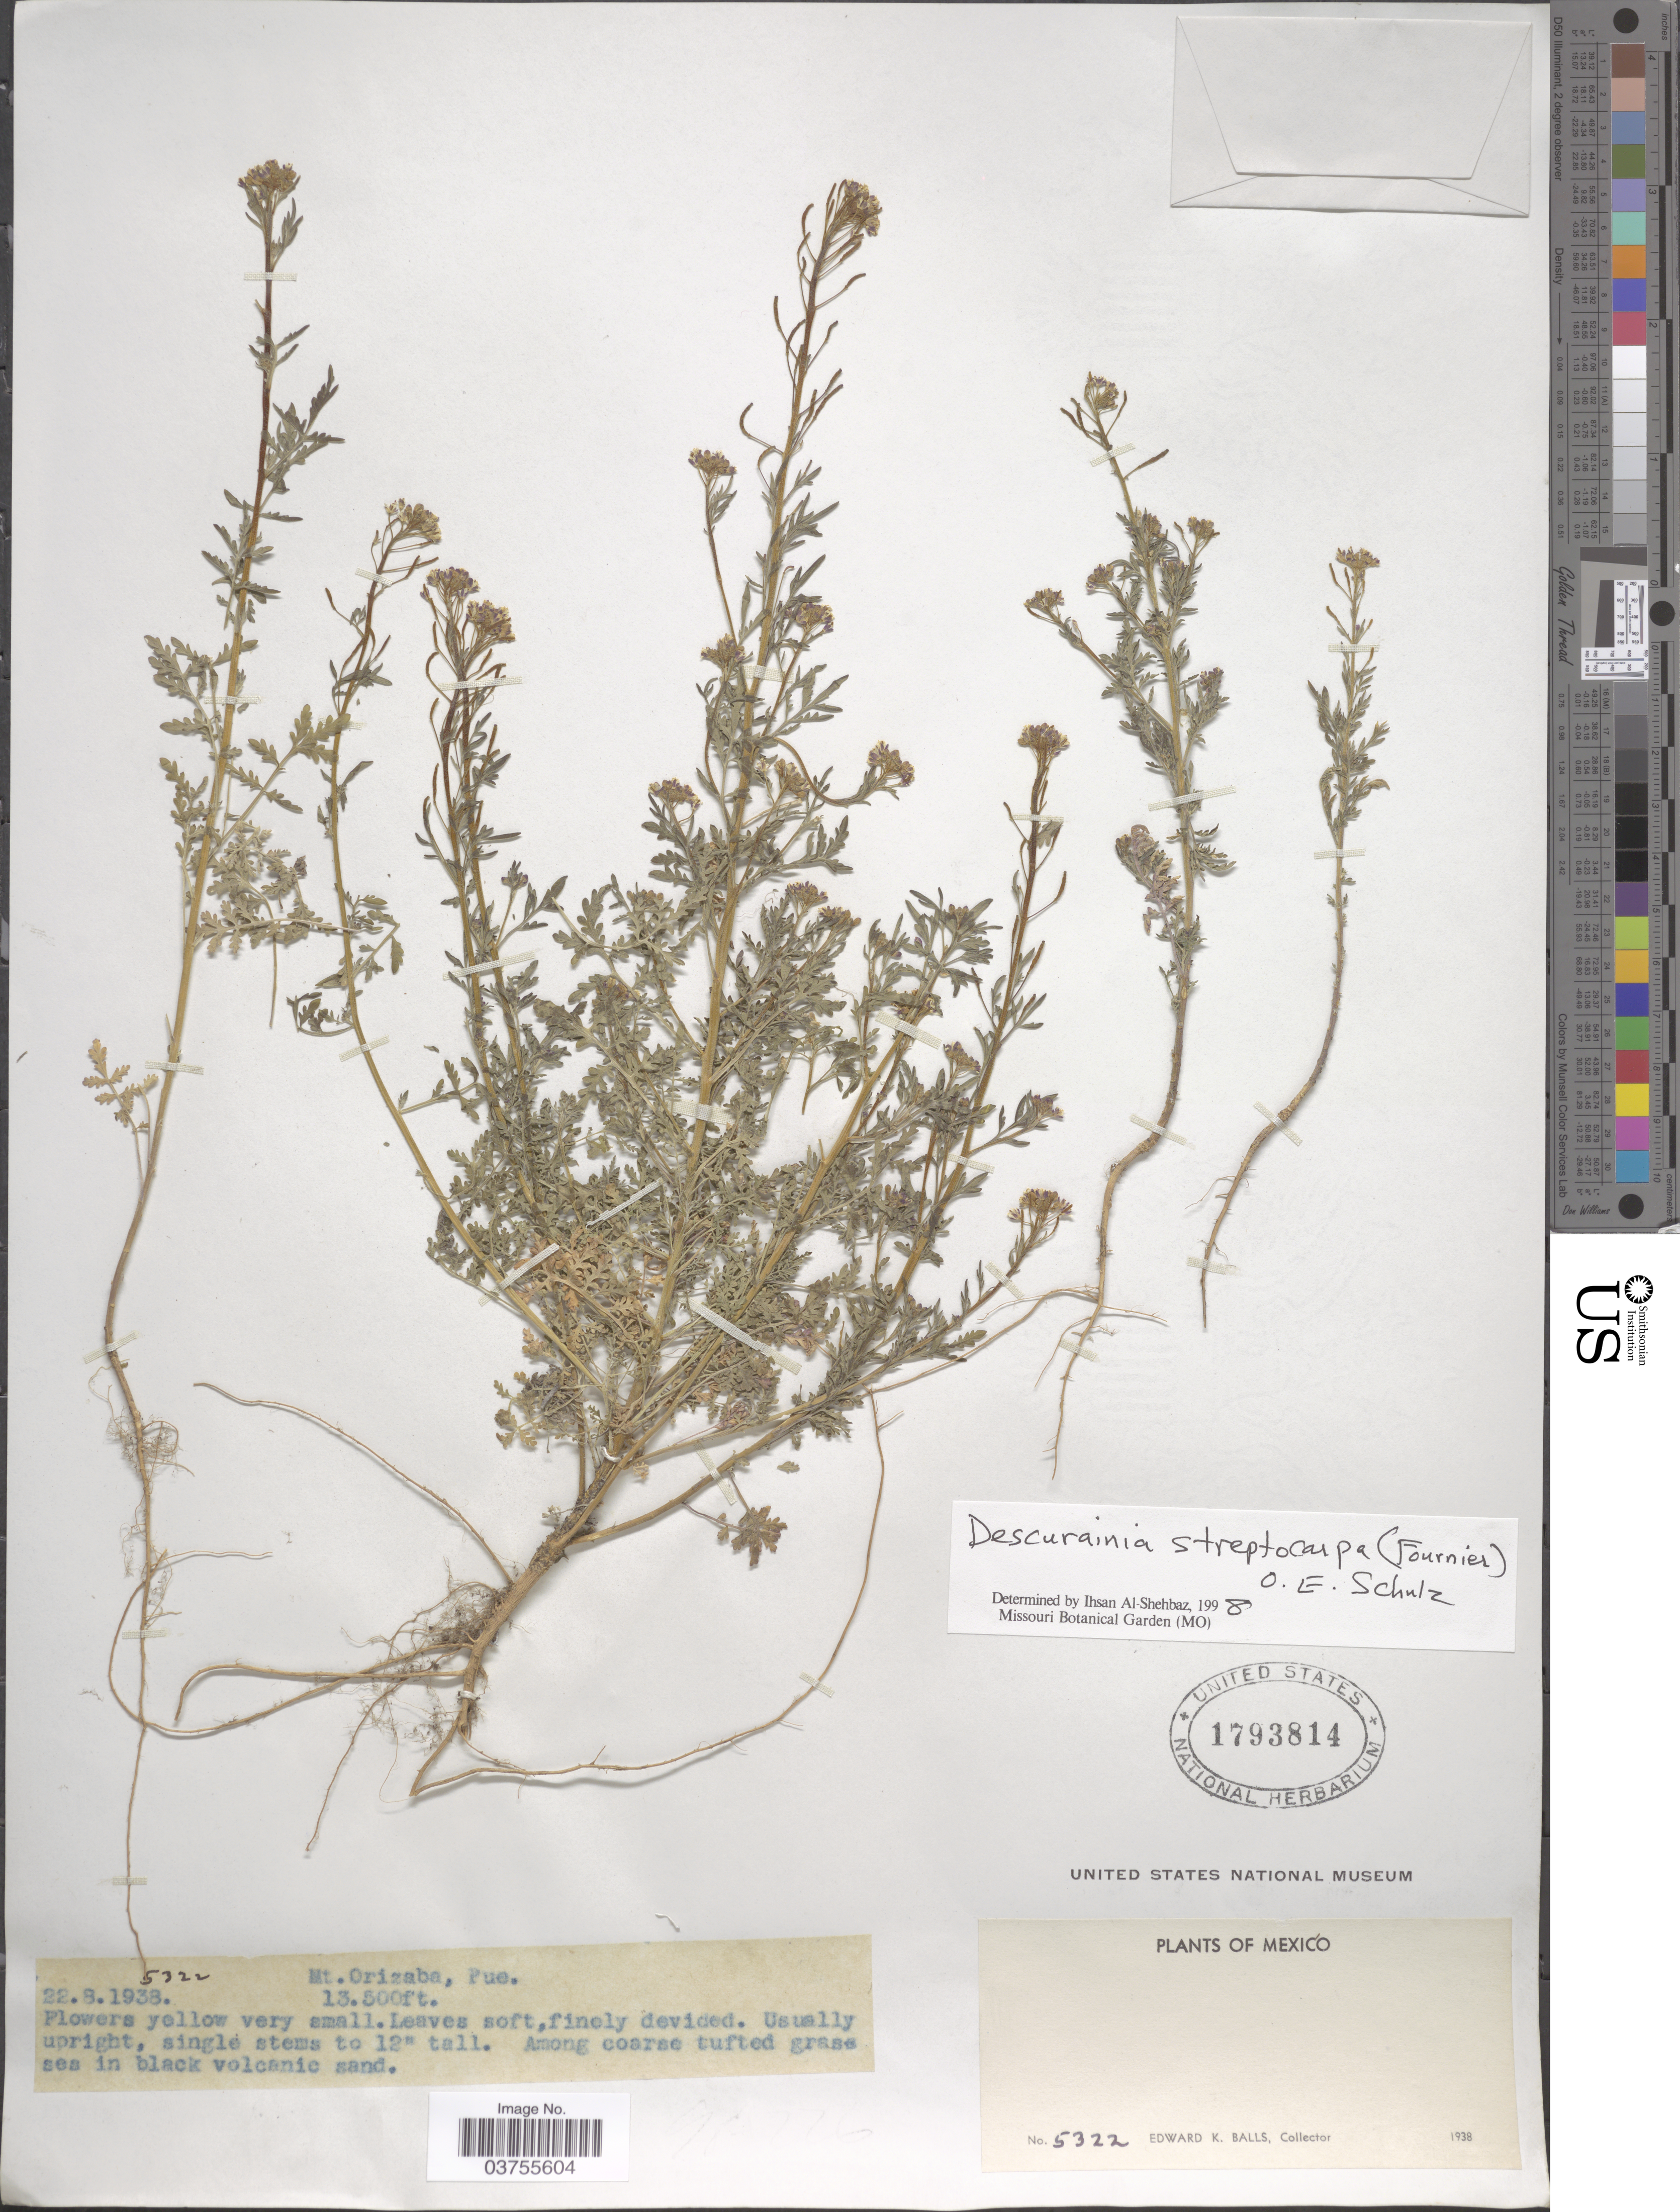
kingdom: Plantae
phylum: Tracheophyta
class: Magnoliopsida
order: Brassicales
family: Brassicaceae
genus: Descurainia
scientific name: Descurainia streptocarpa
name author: (E. Fourn. & C.A. Mey.) O.E. Schulz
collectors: E. K. Balls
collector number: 5322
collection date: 1938-08-22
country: Mexico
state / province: Puebla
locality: Mt. Orizaba.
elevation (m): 4115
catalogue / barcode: US 1793814